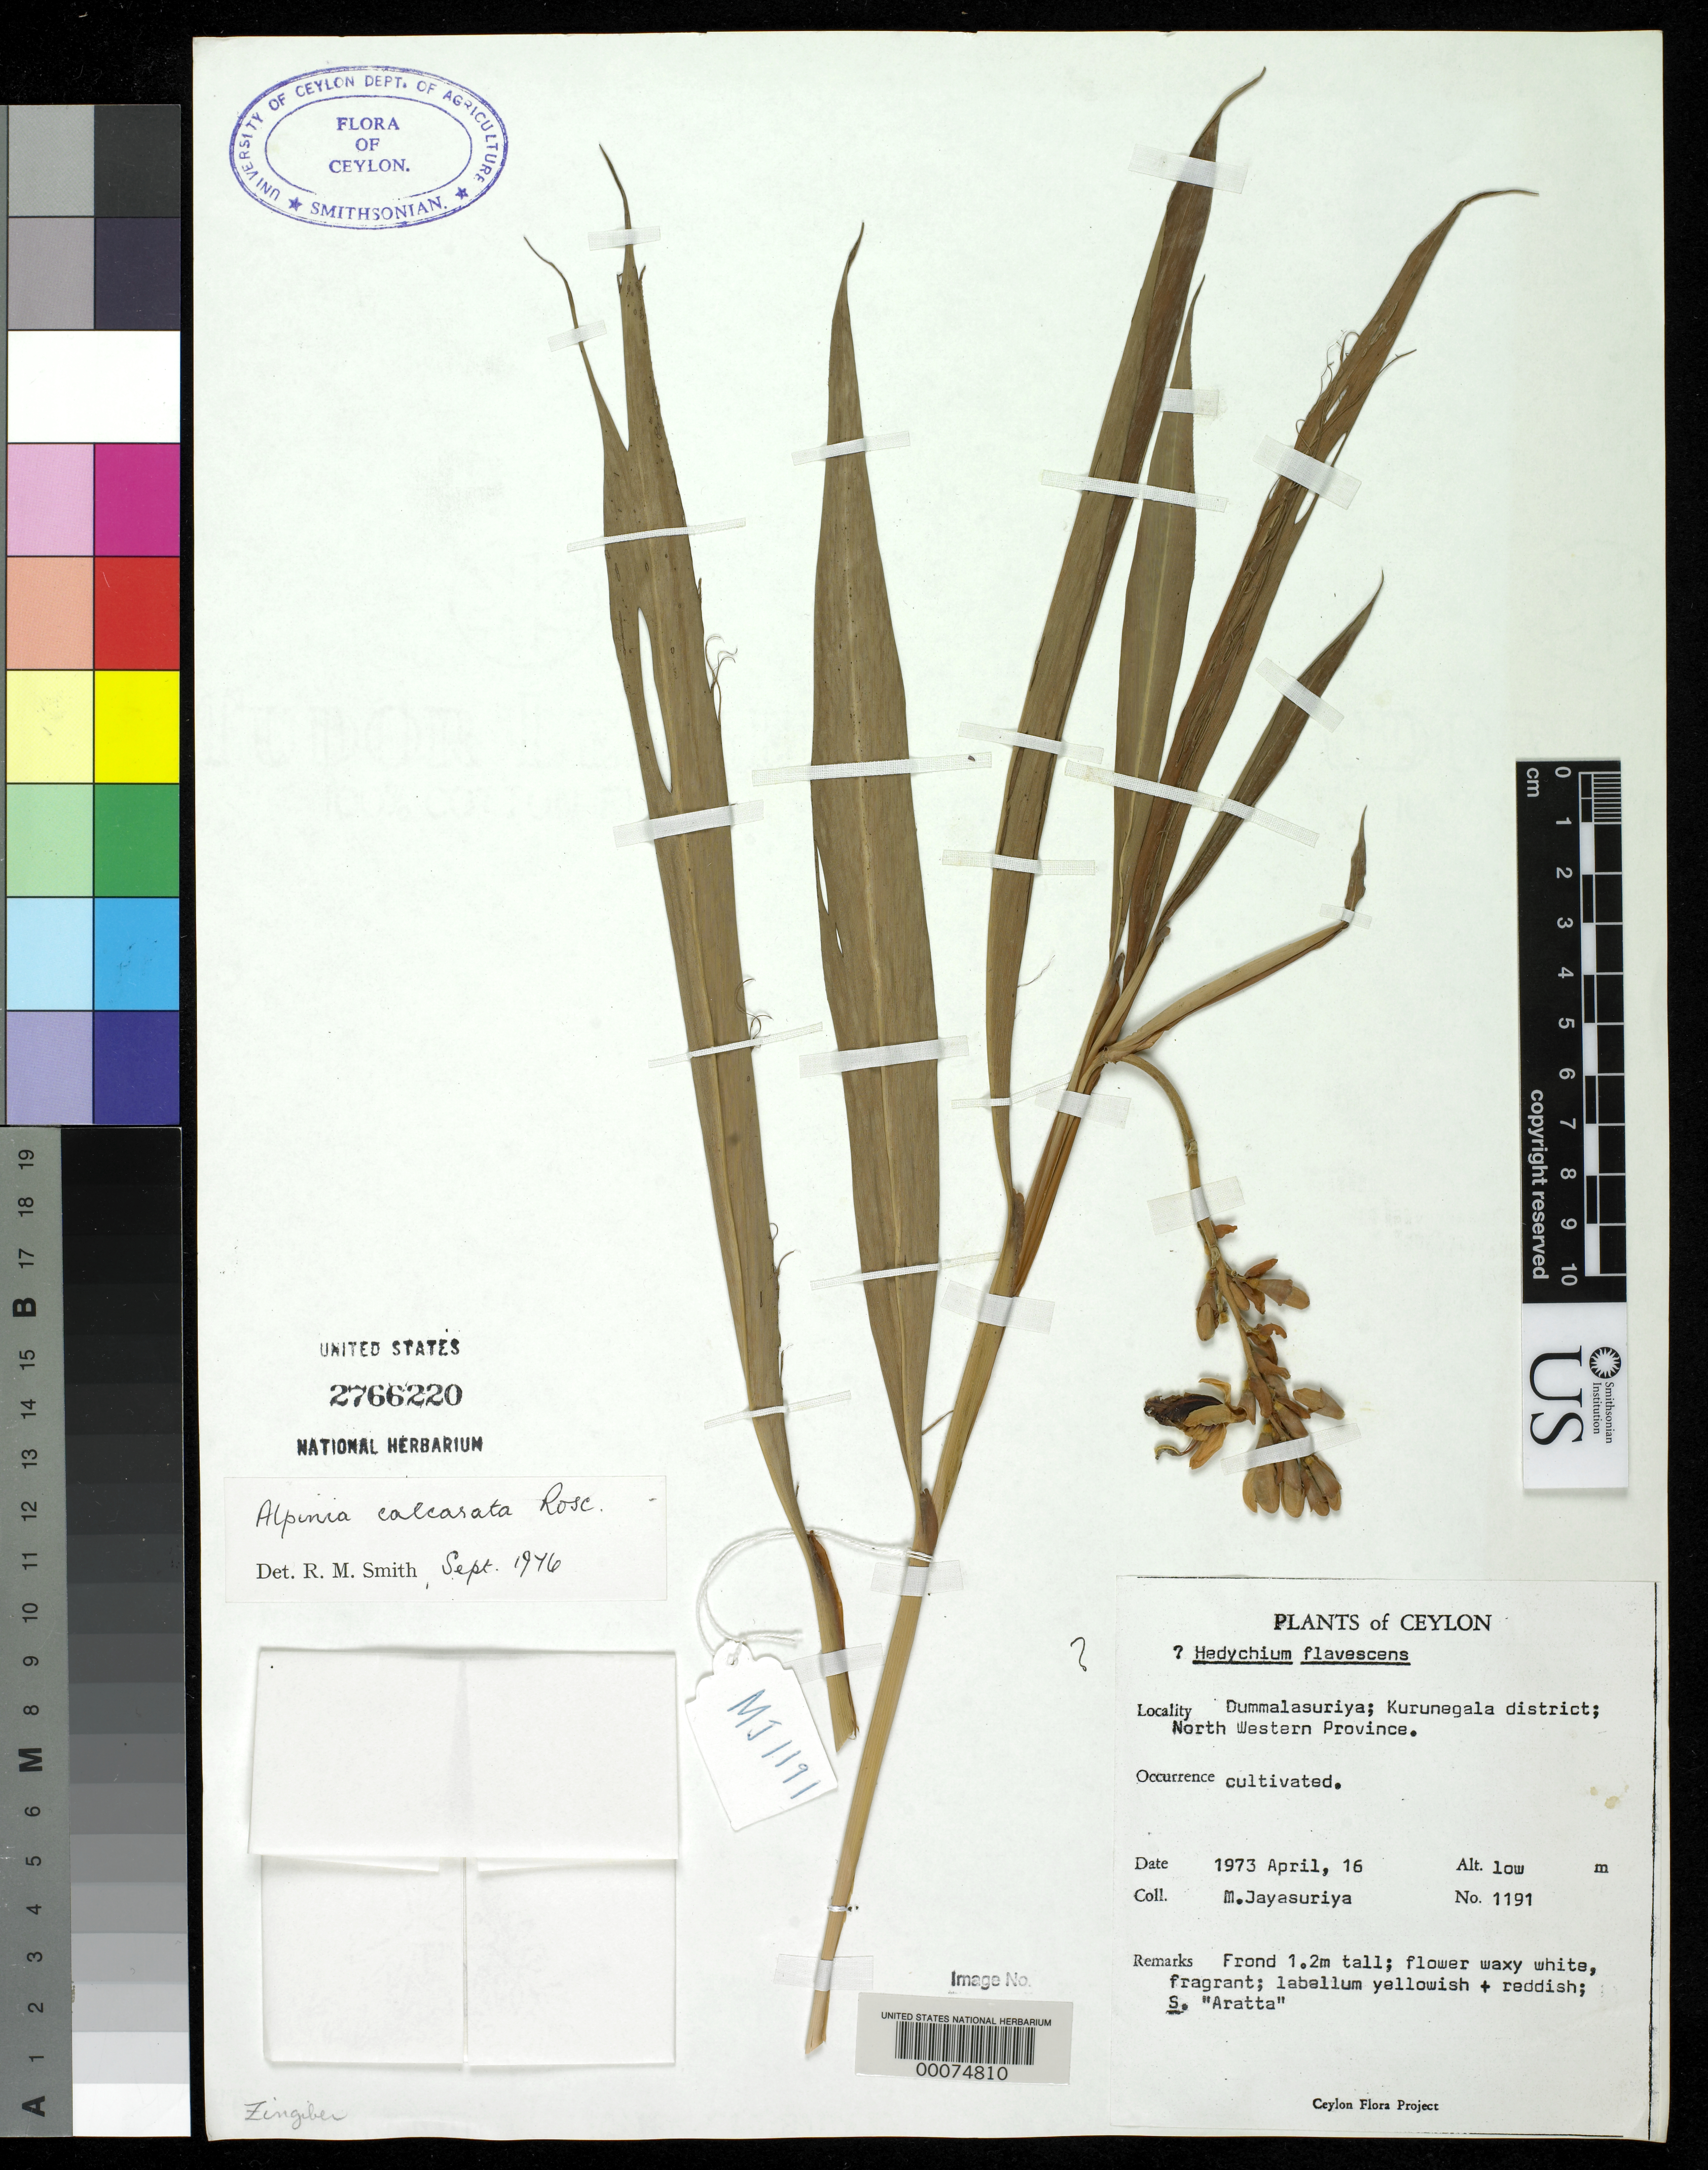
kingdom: Plantae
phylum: Tracheophyta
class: Liliopsida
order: Zingiberales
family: Zingiberaceae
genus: Alpinia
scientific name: Alpinia calcarata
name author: Roscoe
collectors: A. H. Jayasuriya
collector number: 1191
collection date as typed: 16 Apr 1973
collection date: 1973-04-16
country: Sri Lanka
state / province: North Western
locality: Dummalasuriya; kurunagala district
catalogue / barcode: US 2766220